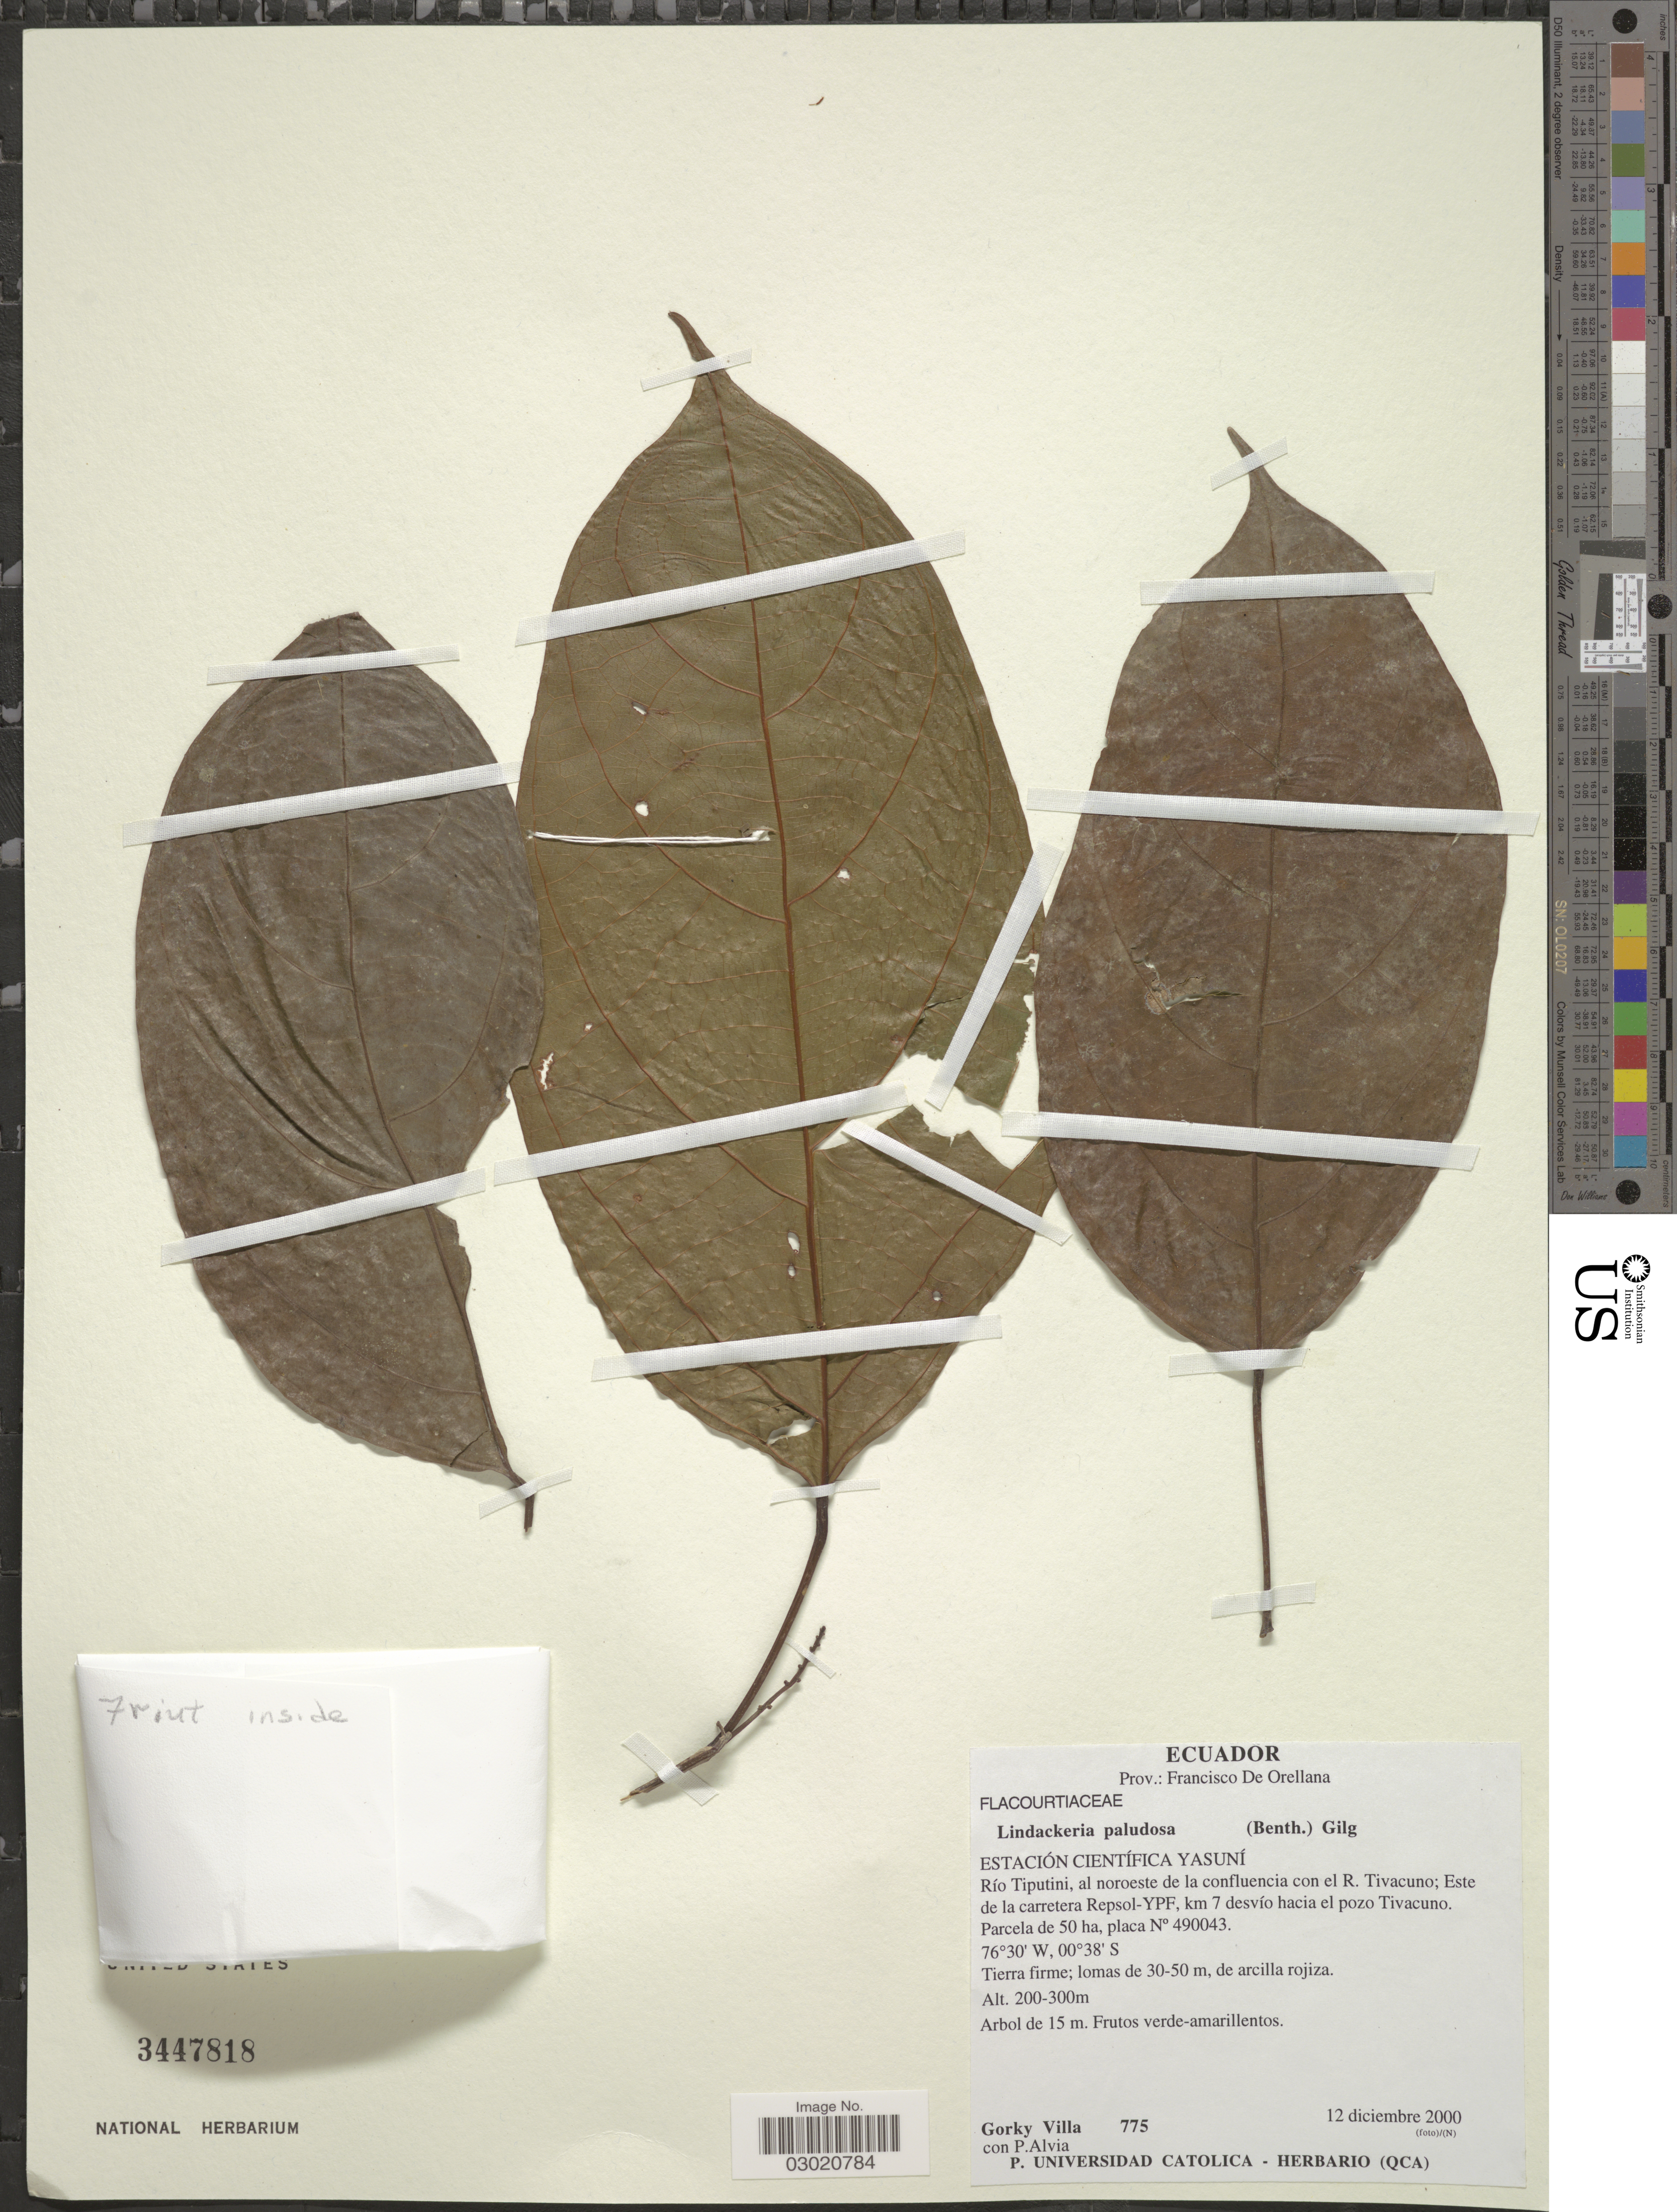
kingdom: Plantae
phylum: Tracheophyta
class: Magnoliopsida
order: Malpighiales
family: Achariaceae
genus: Lindackeria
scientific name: Lindackeria paludosa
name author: (Benth.) Gilg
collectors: G. Villa & P. Alvia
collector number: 775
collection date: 2000-12-12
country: Ecuador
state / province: Orellana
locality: Prov.: Francisco De Orellana, Estacion Cientifica Yasuni, Río Tiputini, al noroeste de la confluencia con el R. Tivacuno; Este de la carretera Repsol-YPF, km 7 desvío hacia el pozo Tivacuno, Parcela de 50 ha, placa N° 490043.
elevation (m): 200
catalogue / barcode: US 3447818